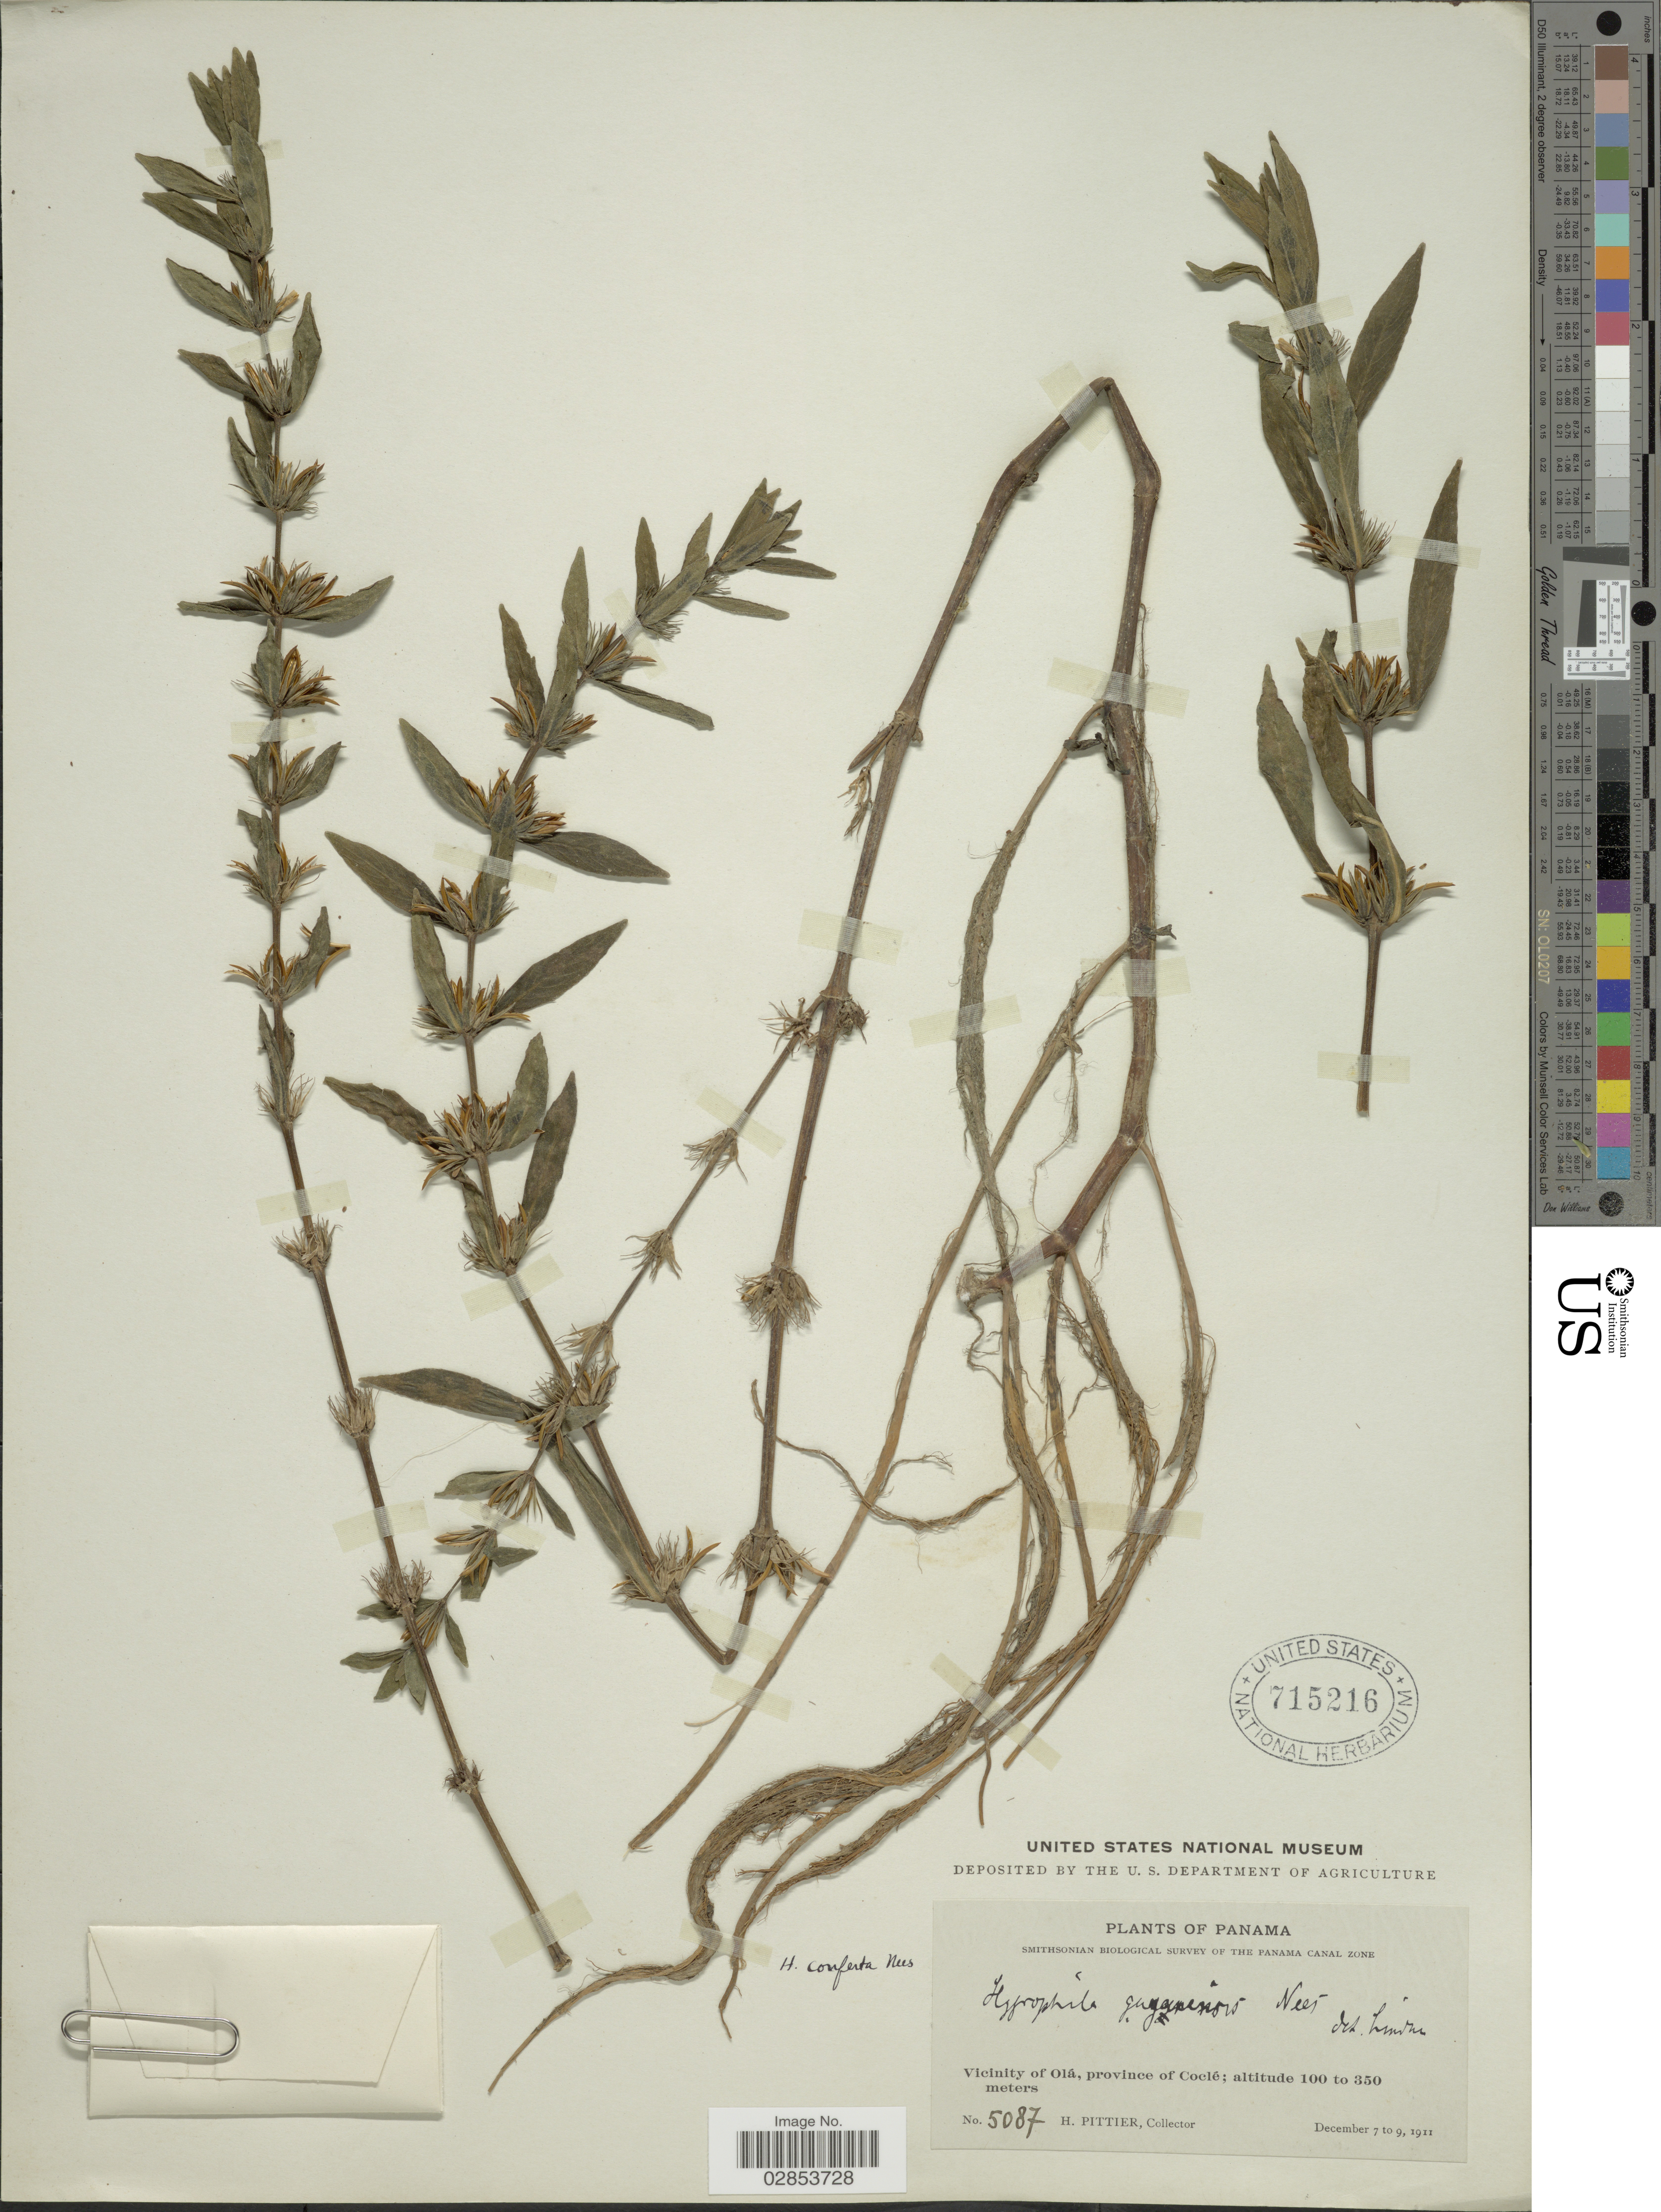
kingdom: Plantae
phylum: Tracheophyta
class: Magnoliopsida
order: Lamiales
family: Acanthaceae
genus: Hygrophila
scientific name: Hygrophila costata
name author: Nees & T. Nees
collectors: H. F. Pittier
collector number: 5087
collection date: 1911-12-07/1911-12-09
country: Panama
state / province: Coclé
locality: Vicinity of Olá, province of Coclé.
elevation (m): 100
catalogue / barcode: US 715216